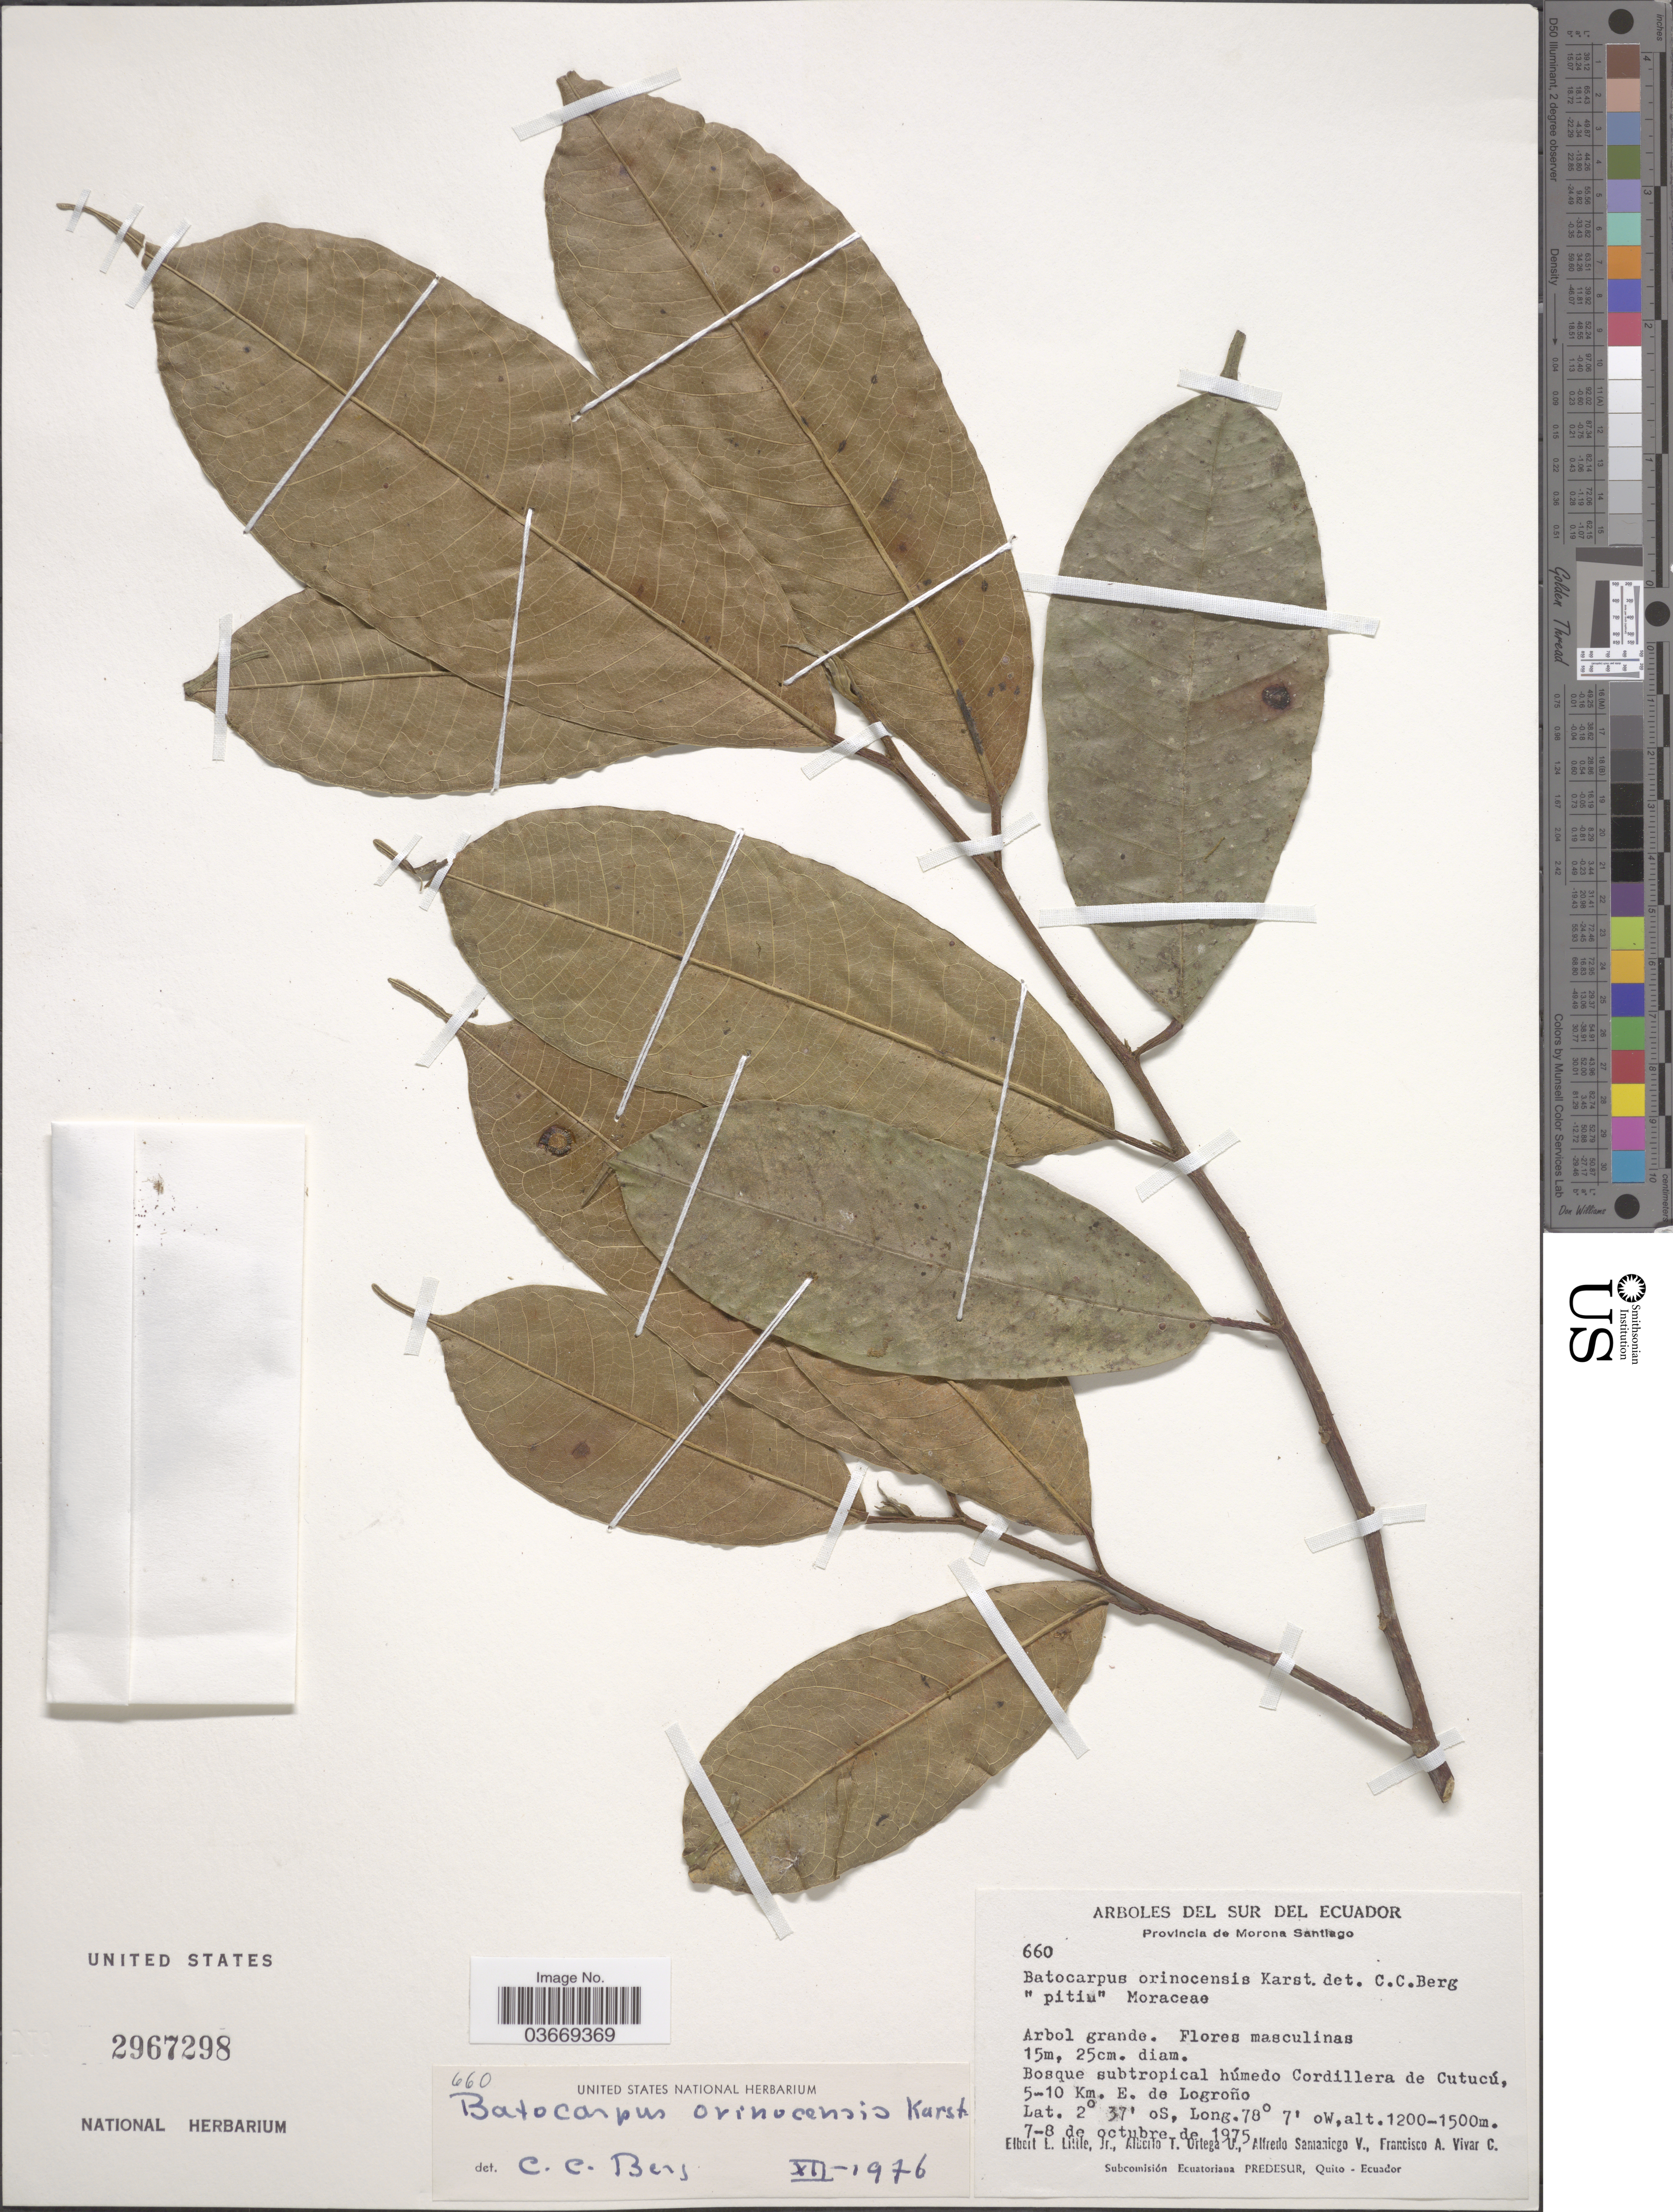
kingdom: Plantae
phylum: Tracheophyta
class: Magnoliopsida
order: Rosales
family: Moraceae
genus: Batocarpus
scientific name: Batocarpus orinocensis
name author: H. Karst.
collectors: E. L. Little, A. T. Ortega U., A. V. Samaniego & F. A. Vivar C.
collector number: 660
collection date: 1975-10-07/1975-10-08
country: Ecuador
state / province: Morona-Santiago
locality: Bosque subtropical húmedo Cordillera de Cutucú. 5-10 Km. E. de Logroño.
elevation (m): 1200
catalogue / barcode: US 2967298